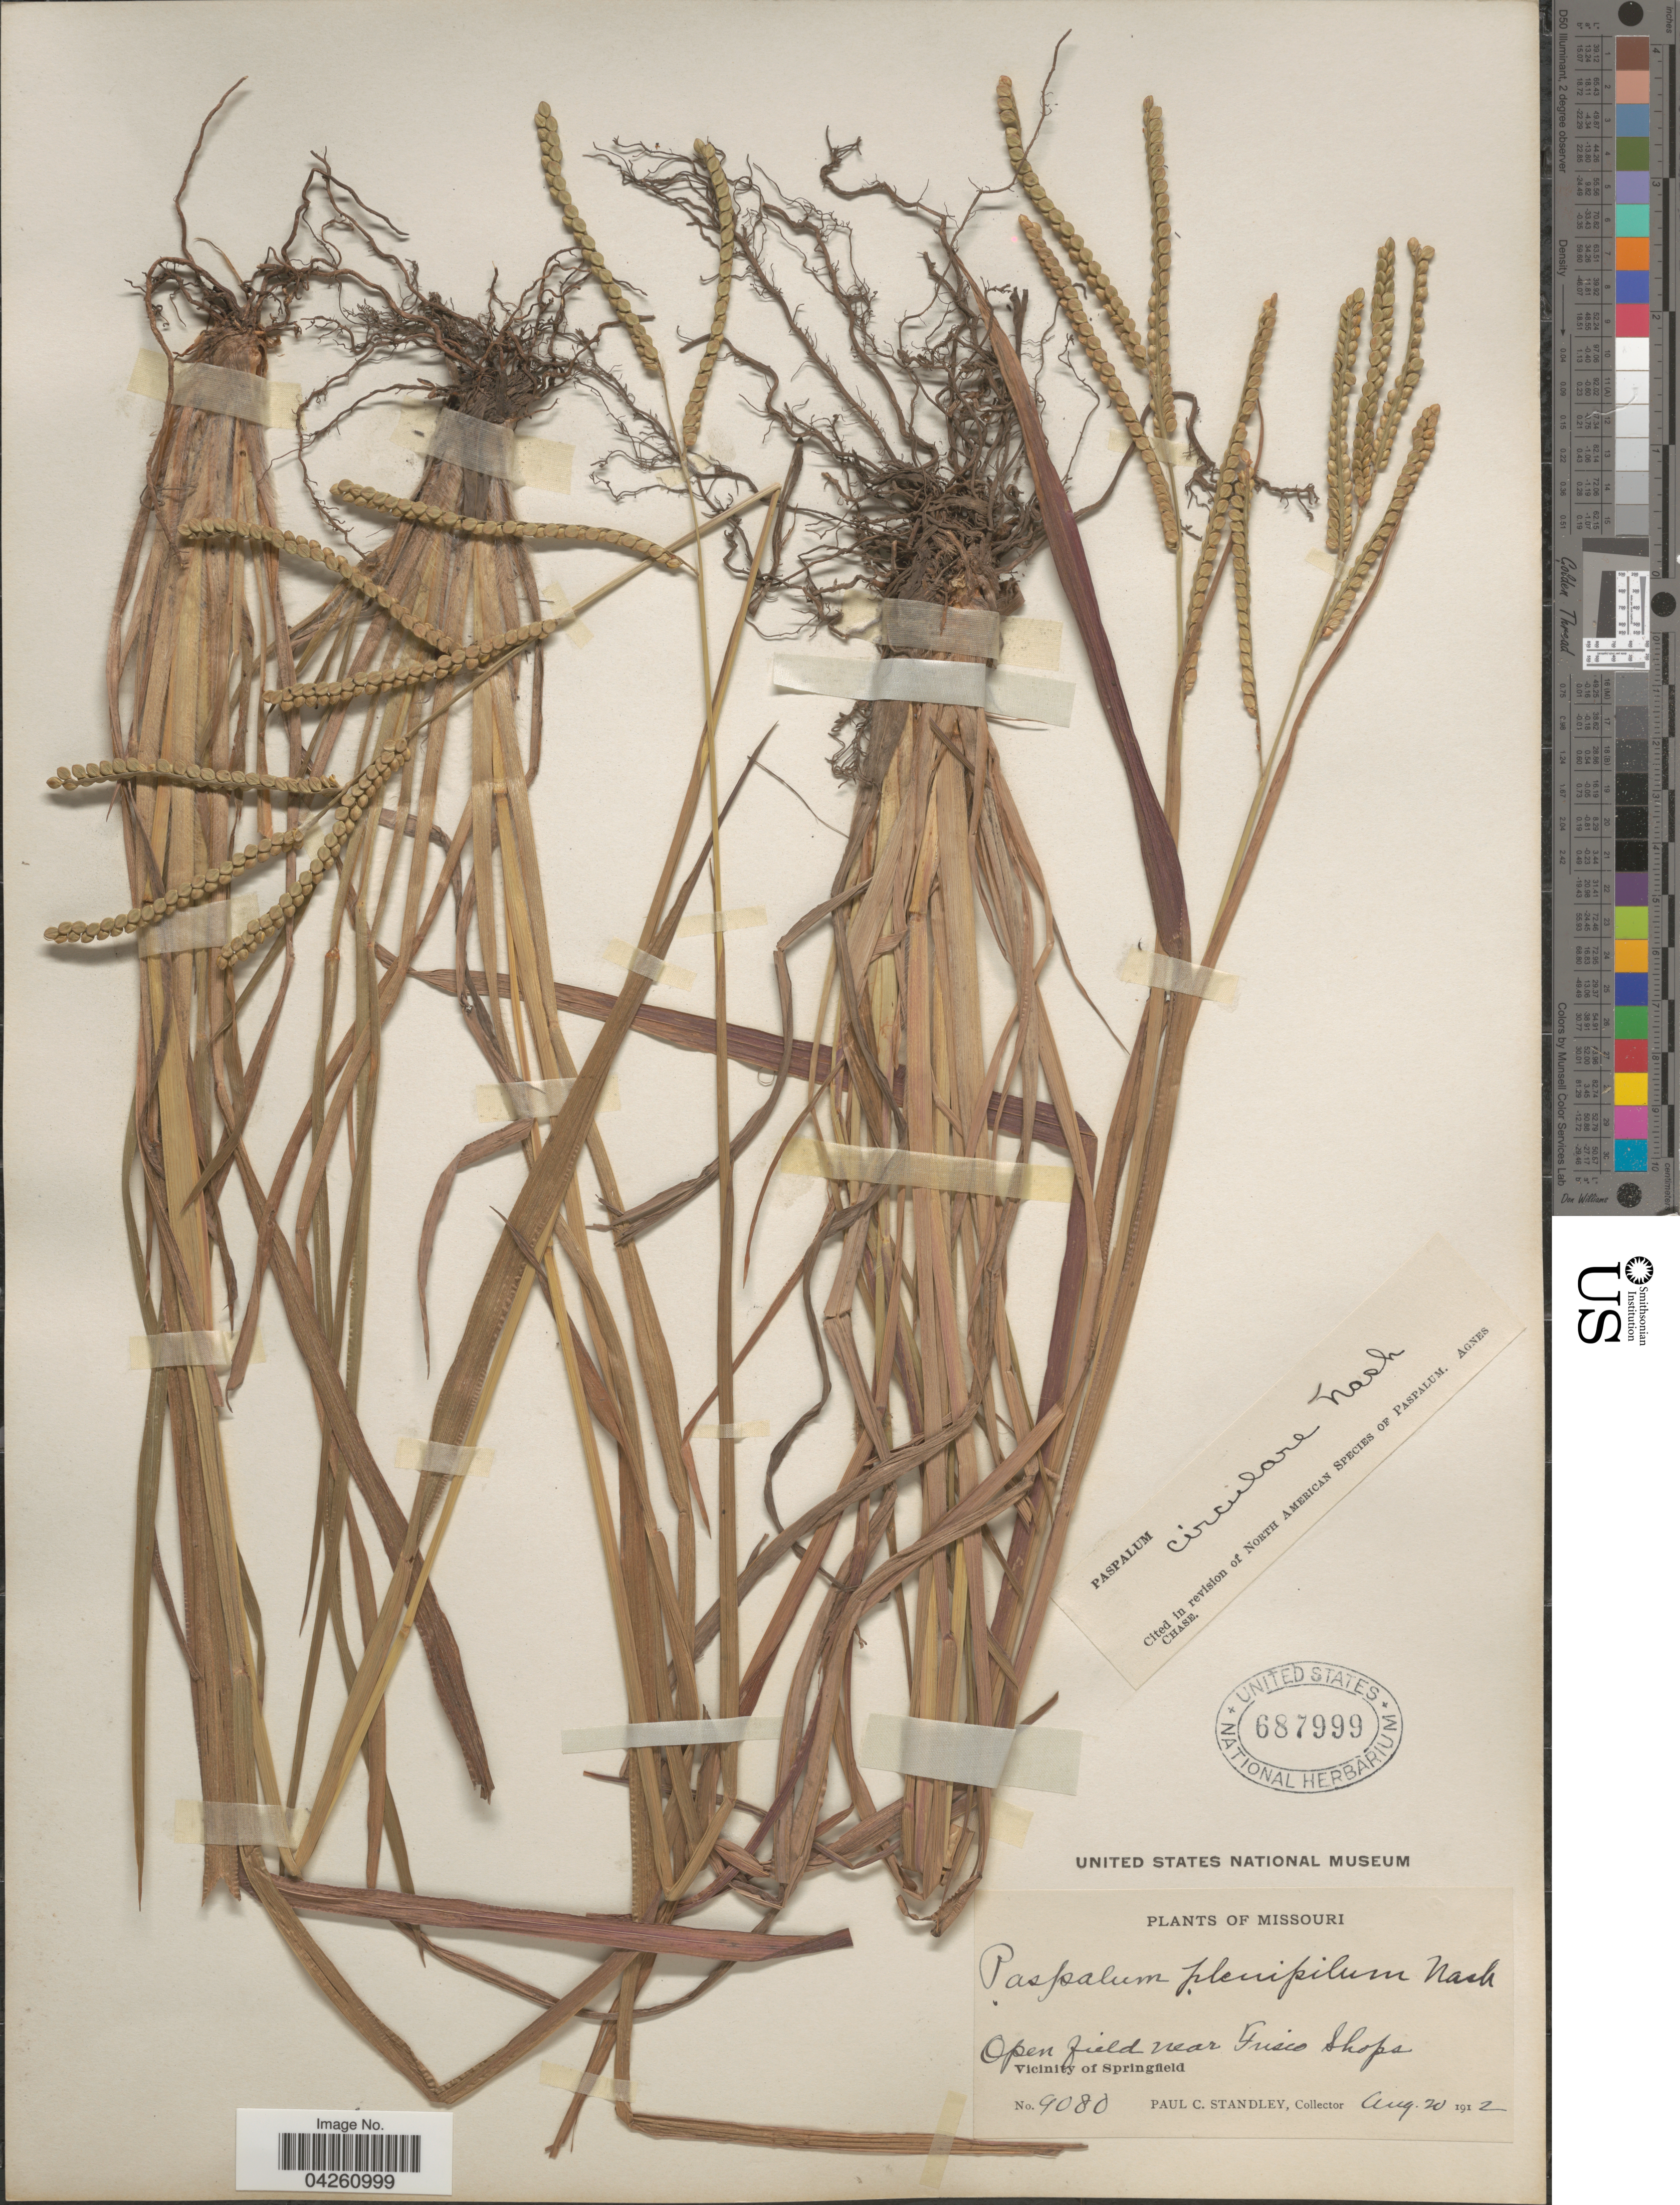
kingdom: Plantae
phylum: Tracheophyta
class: Liliopsida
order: Poales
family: Poaceae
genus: Paspalum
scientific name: Paspalum circulare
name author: Nash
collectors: P. C. Standley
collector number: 9080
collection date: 1912-08-20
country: United States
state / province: Missouri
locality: Open field near Fusco Shops. Vicinity of Springfield.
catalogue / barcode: US 687999